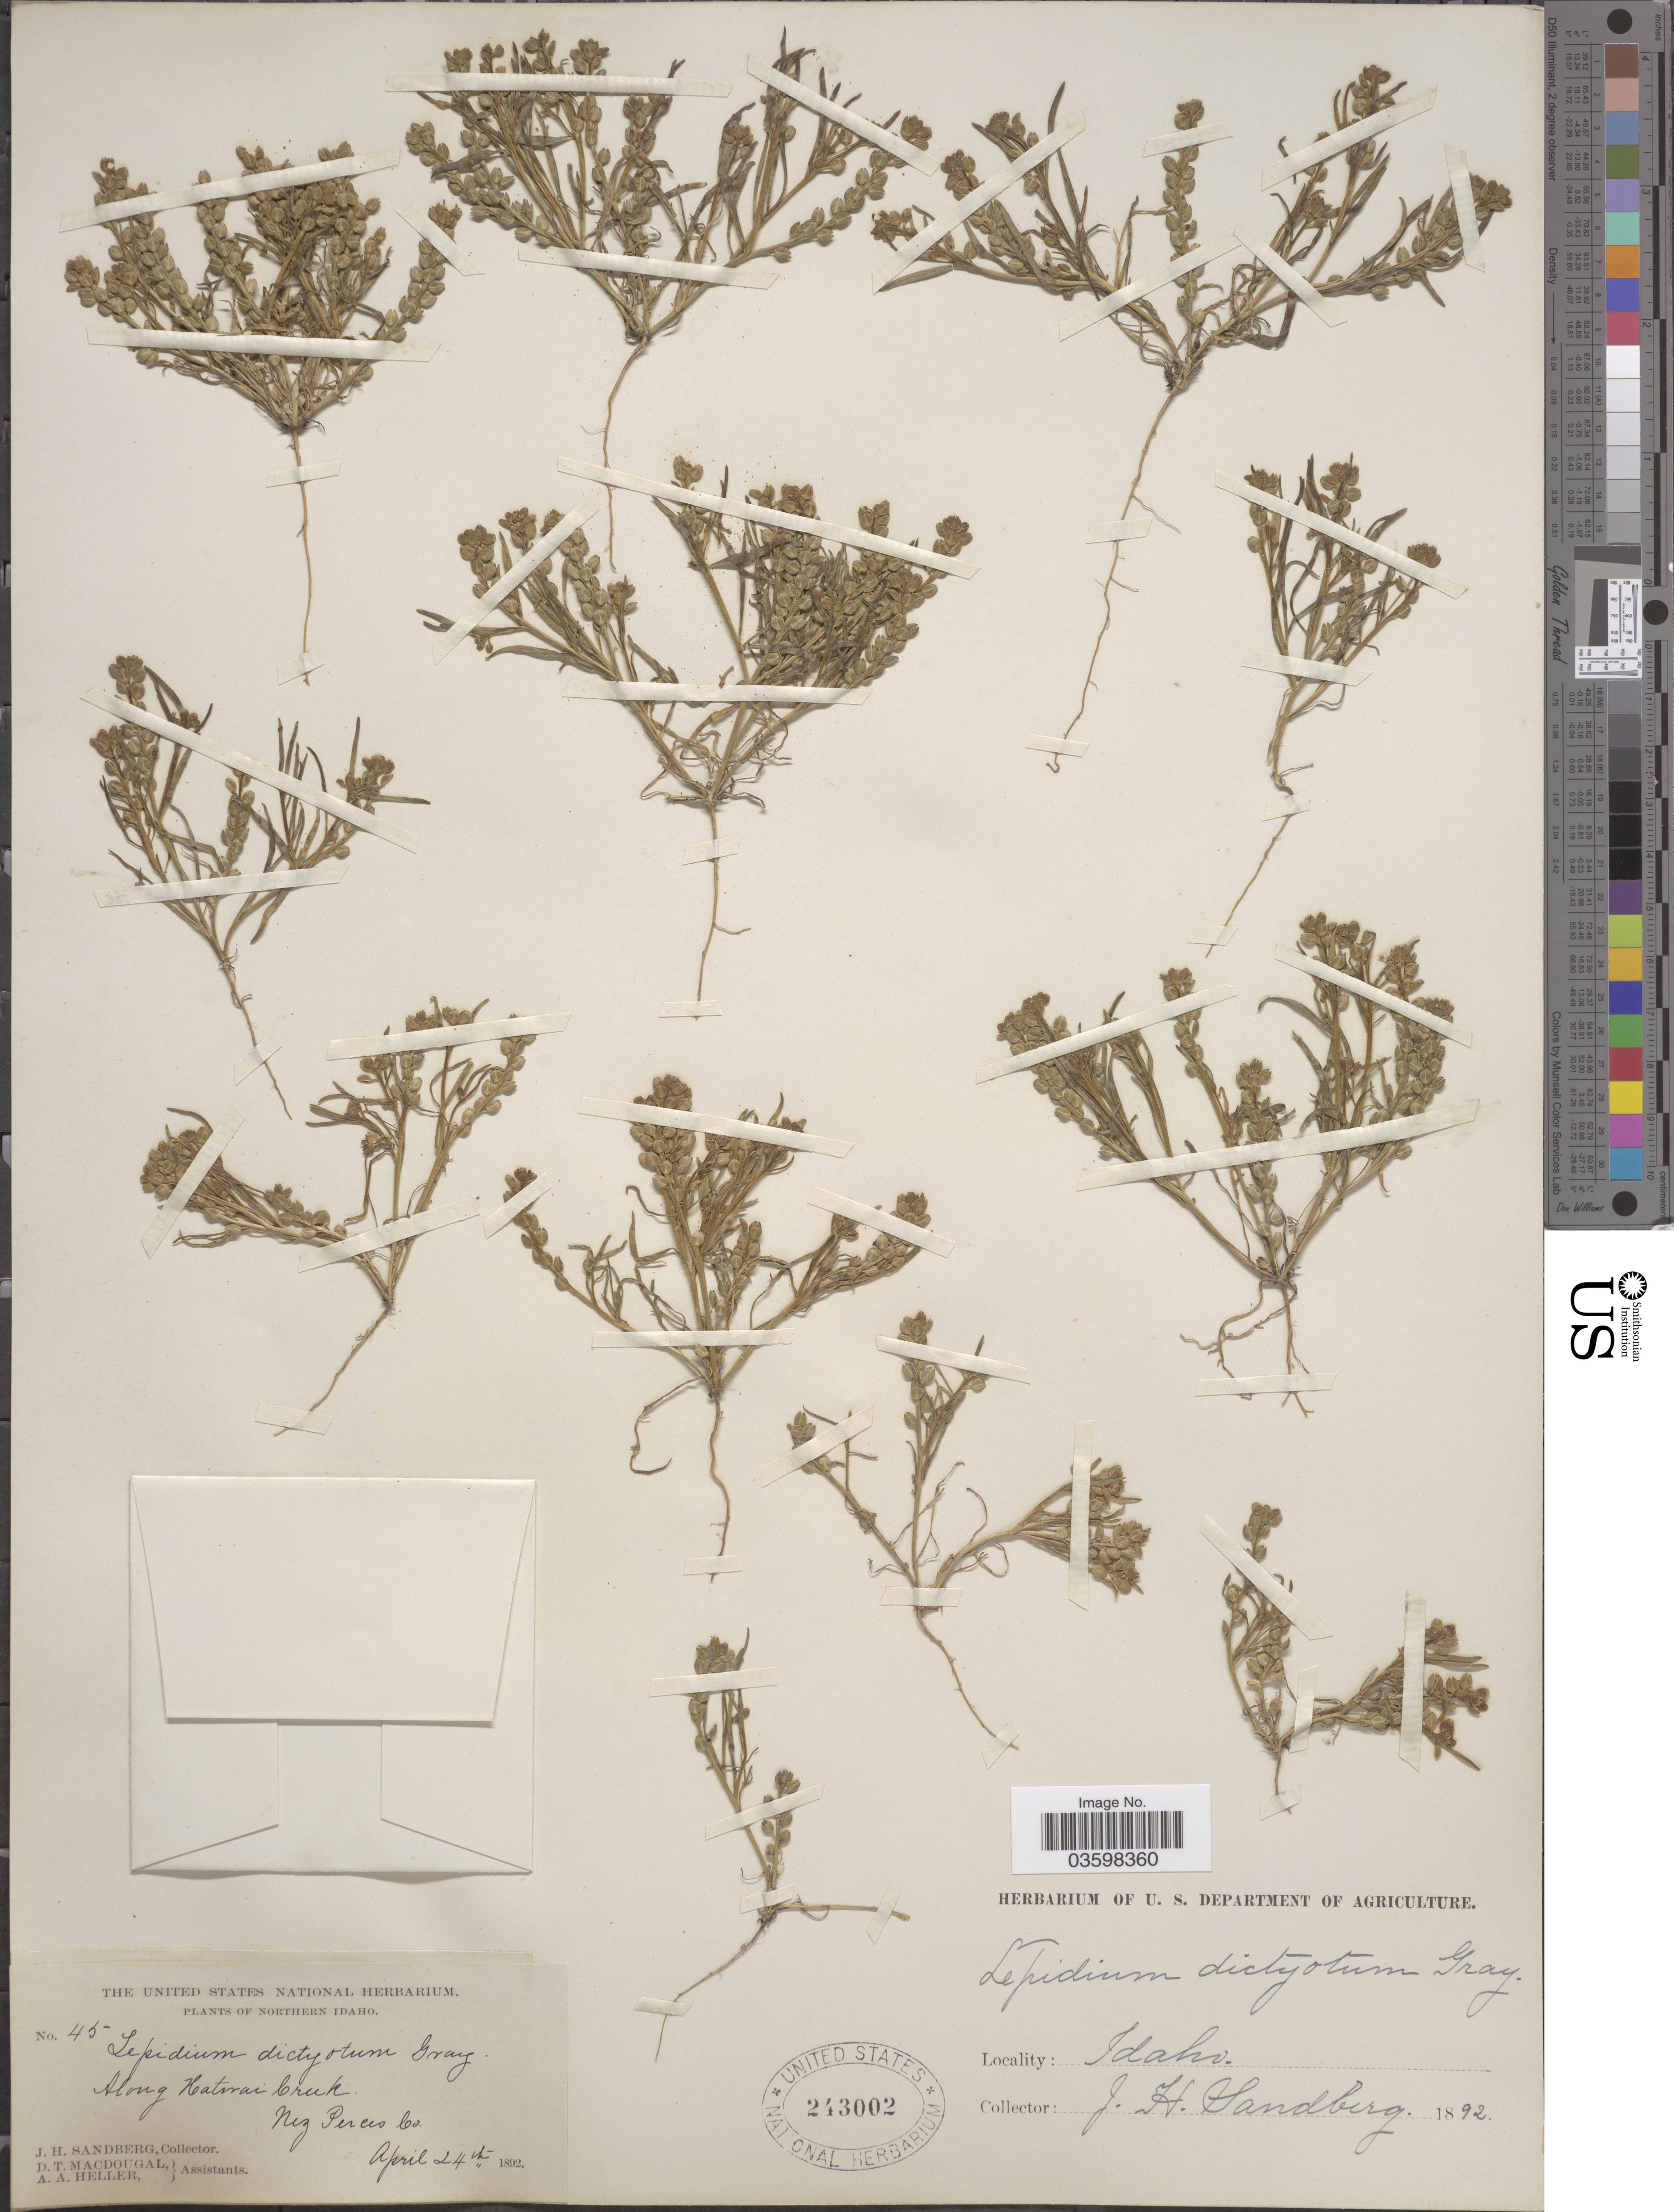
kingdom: Plantae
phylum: Tracheophyta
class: Magnoliopsida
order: Brassicales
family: Brassicaceae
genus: Lepidium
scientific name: Lepidium dictyotum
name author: A. Gray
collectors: J. H. Sandberg, D. T. MacDougal & A. A. Heller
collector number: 45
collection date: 1892-04-24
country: United States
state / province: Idaho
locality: Northern Idaho. Along Hatwai Creek. Nez Perces Co.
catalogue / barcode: US 243002